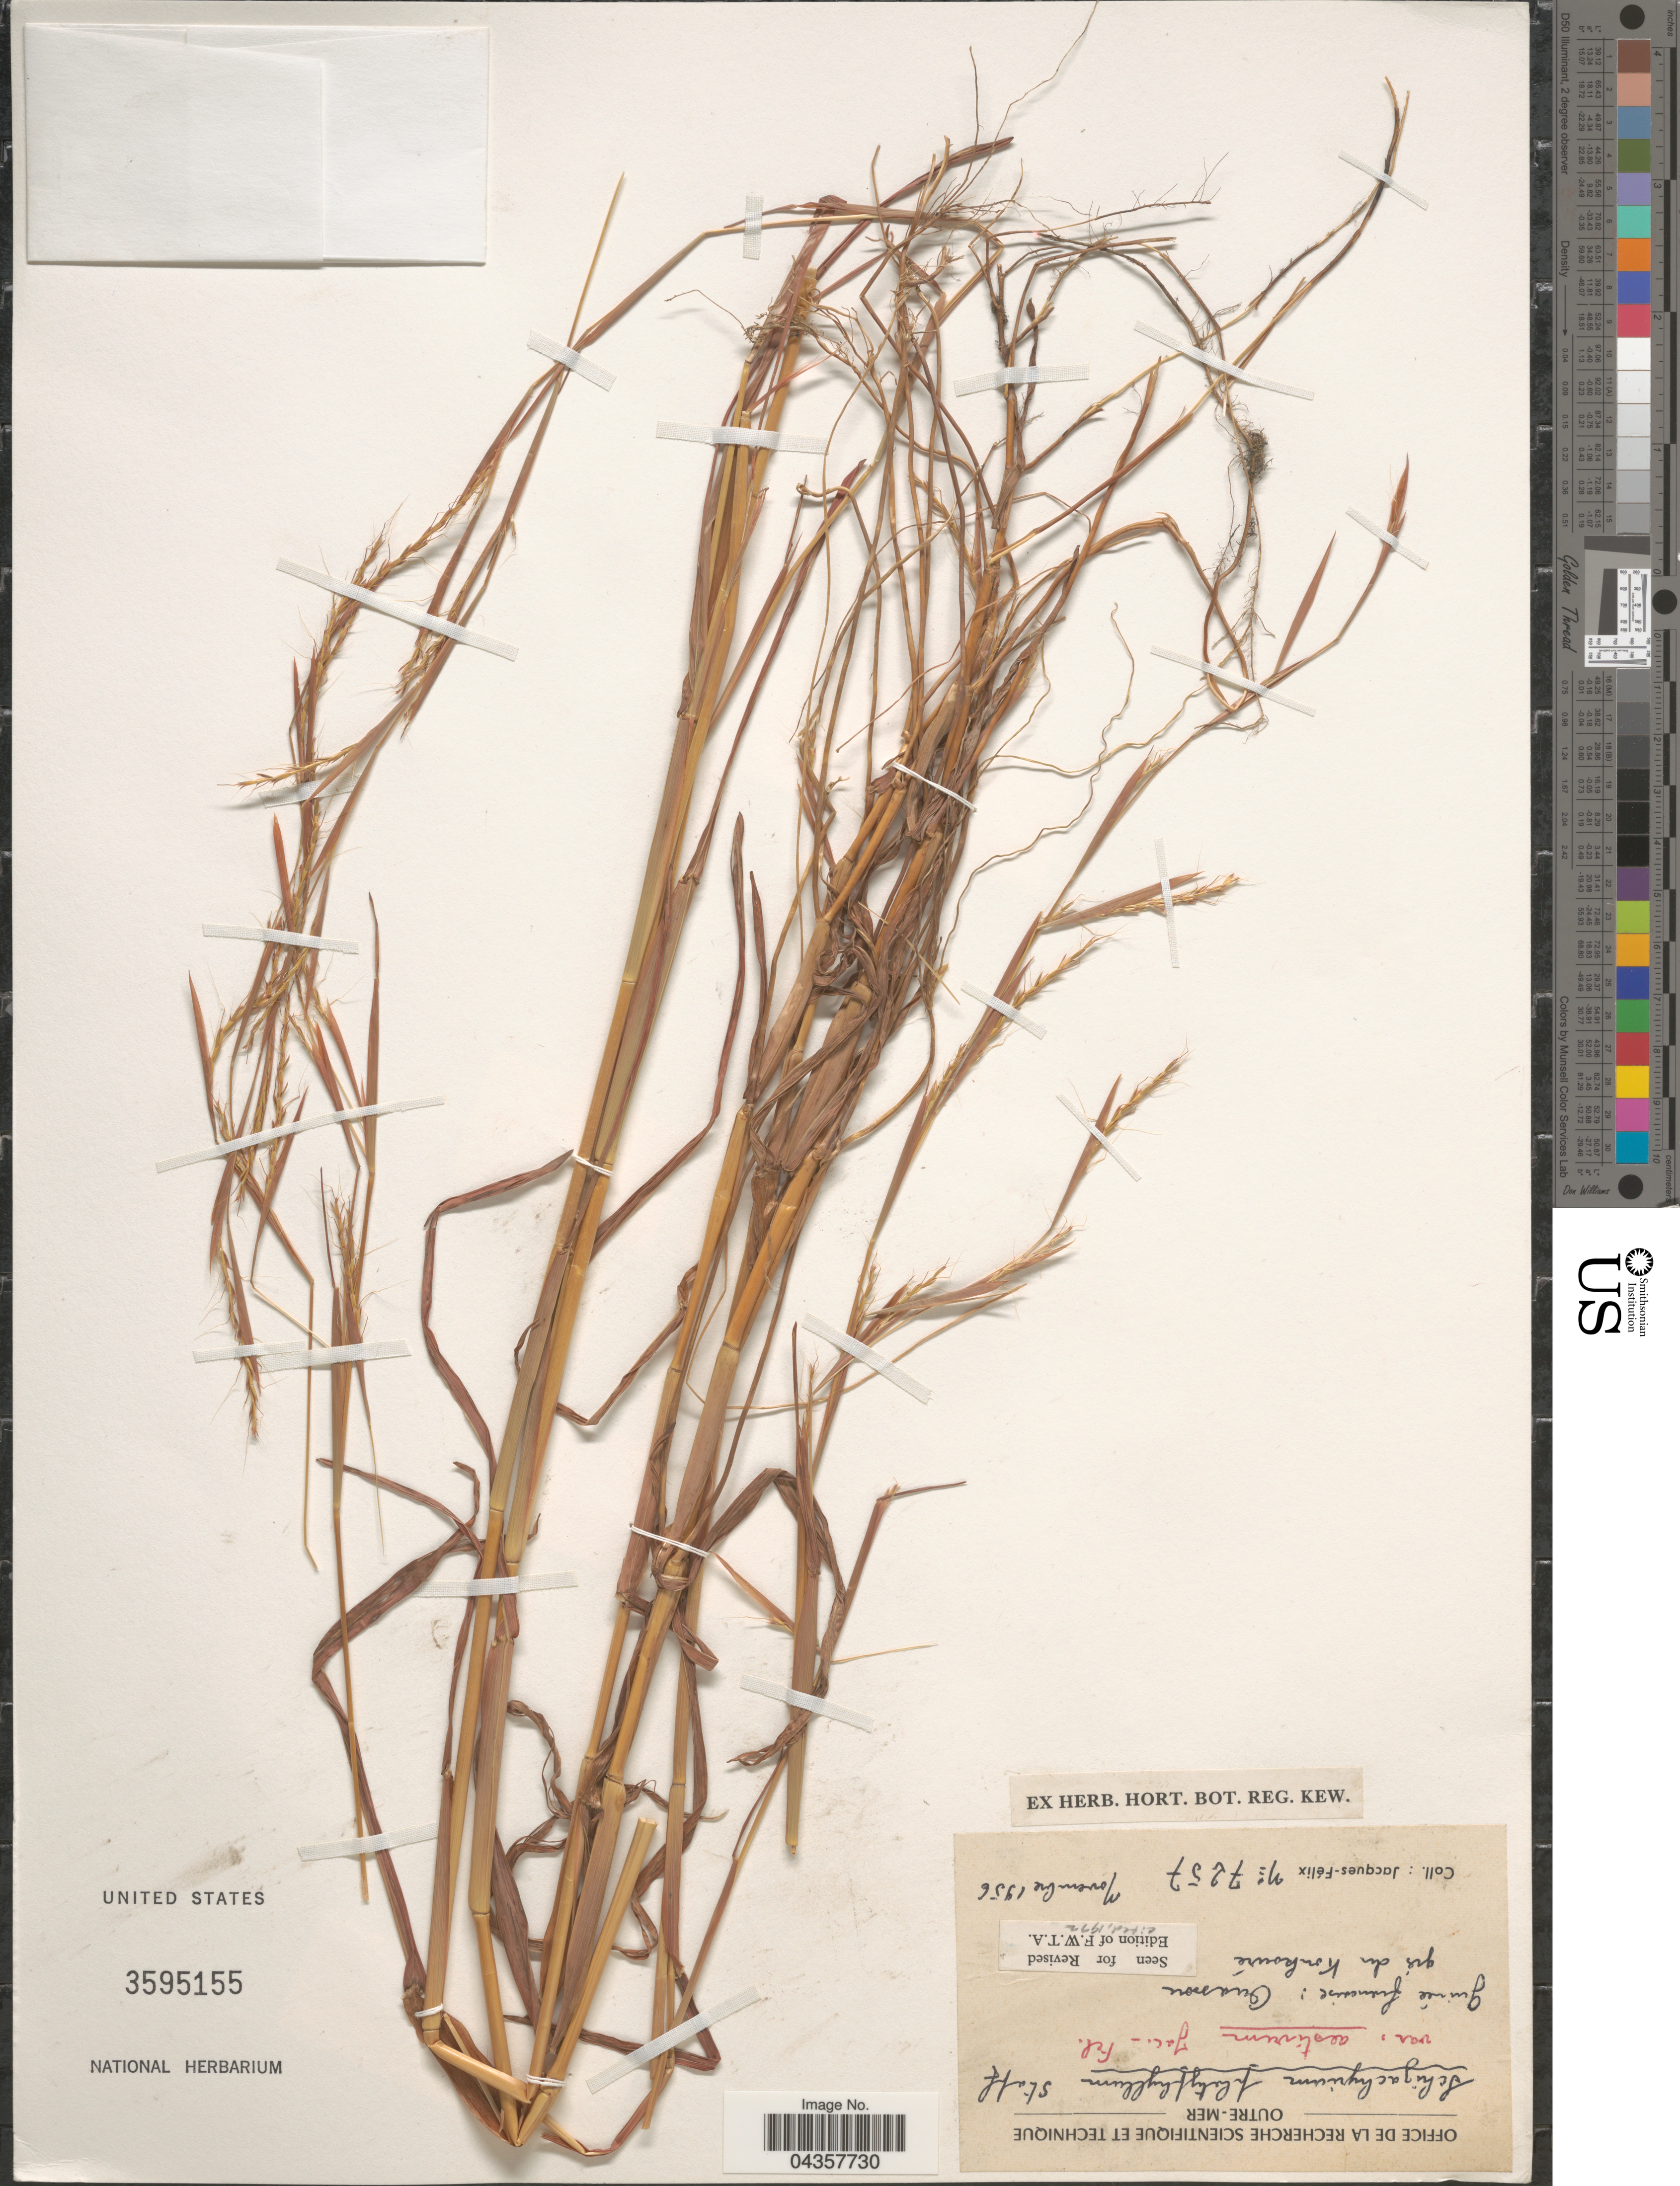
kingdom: Plantae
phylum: Tracheophyta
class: Liliopsida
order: Poales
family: Poaceae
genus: Schizachyrium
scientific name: Schizachyrium platyphyllum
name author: (Franch.) Stapf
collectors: Jacques-Félix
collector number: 7257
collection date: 1956-11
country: French Guiana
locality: Guinée francaise: Ouassou. gis du Konkouré.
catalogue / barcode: US 3595155